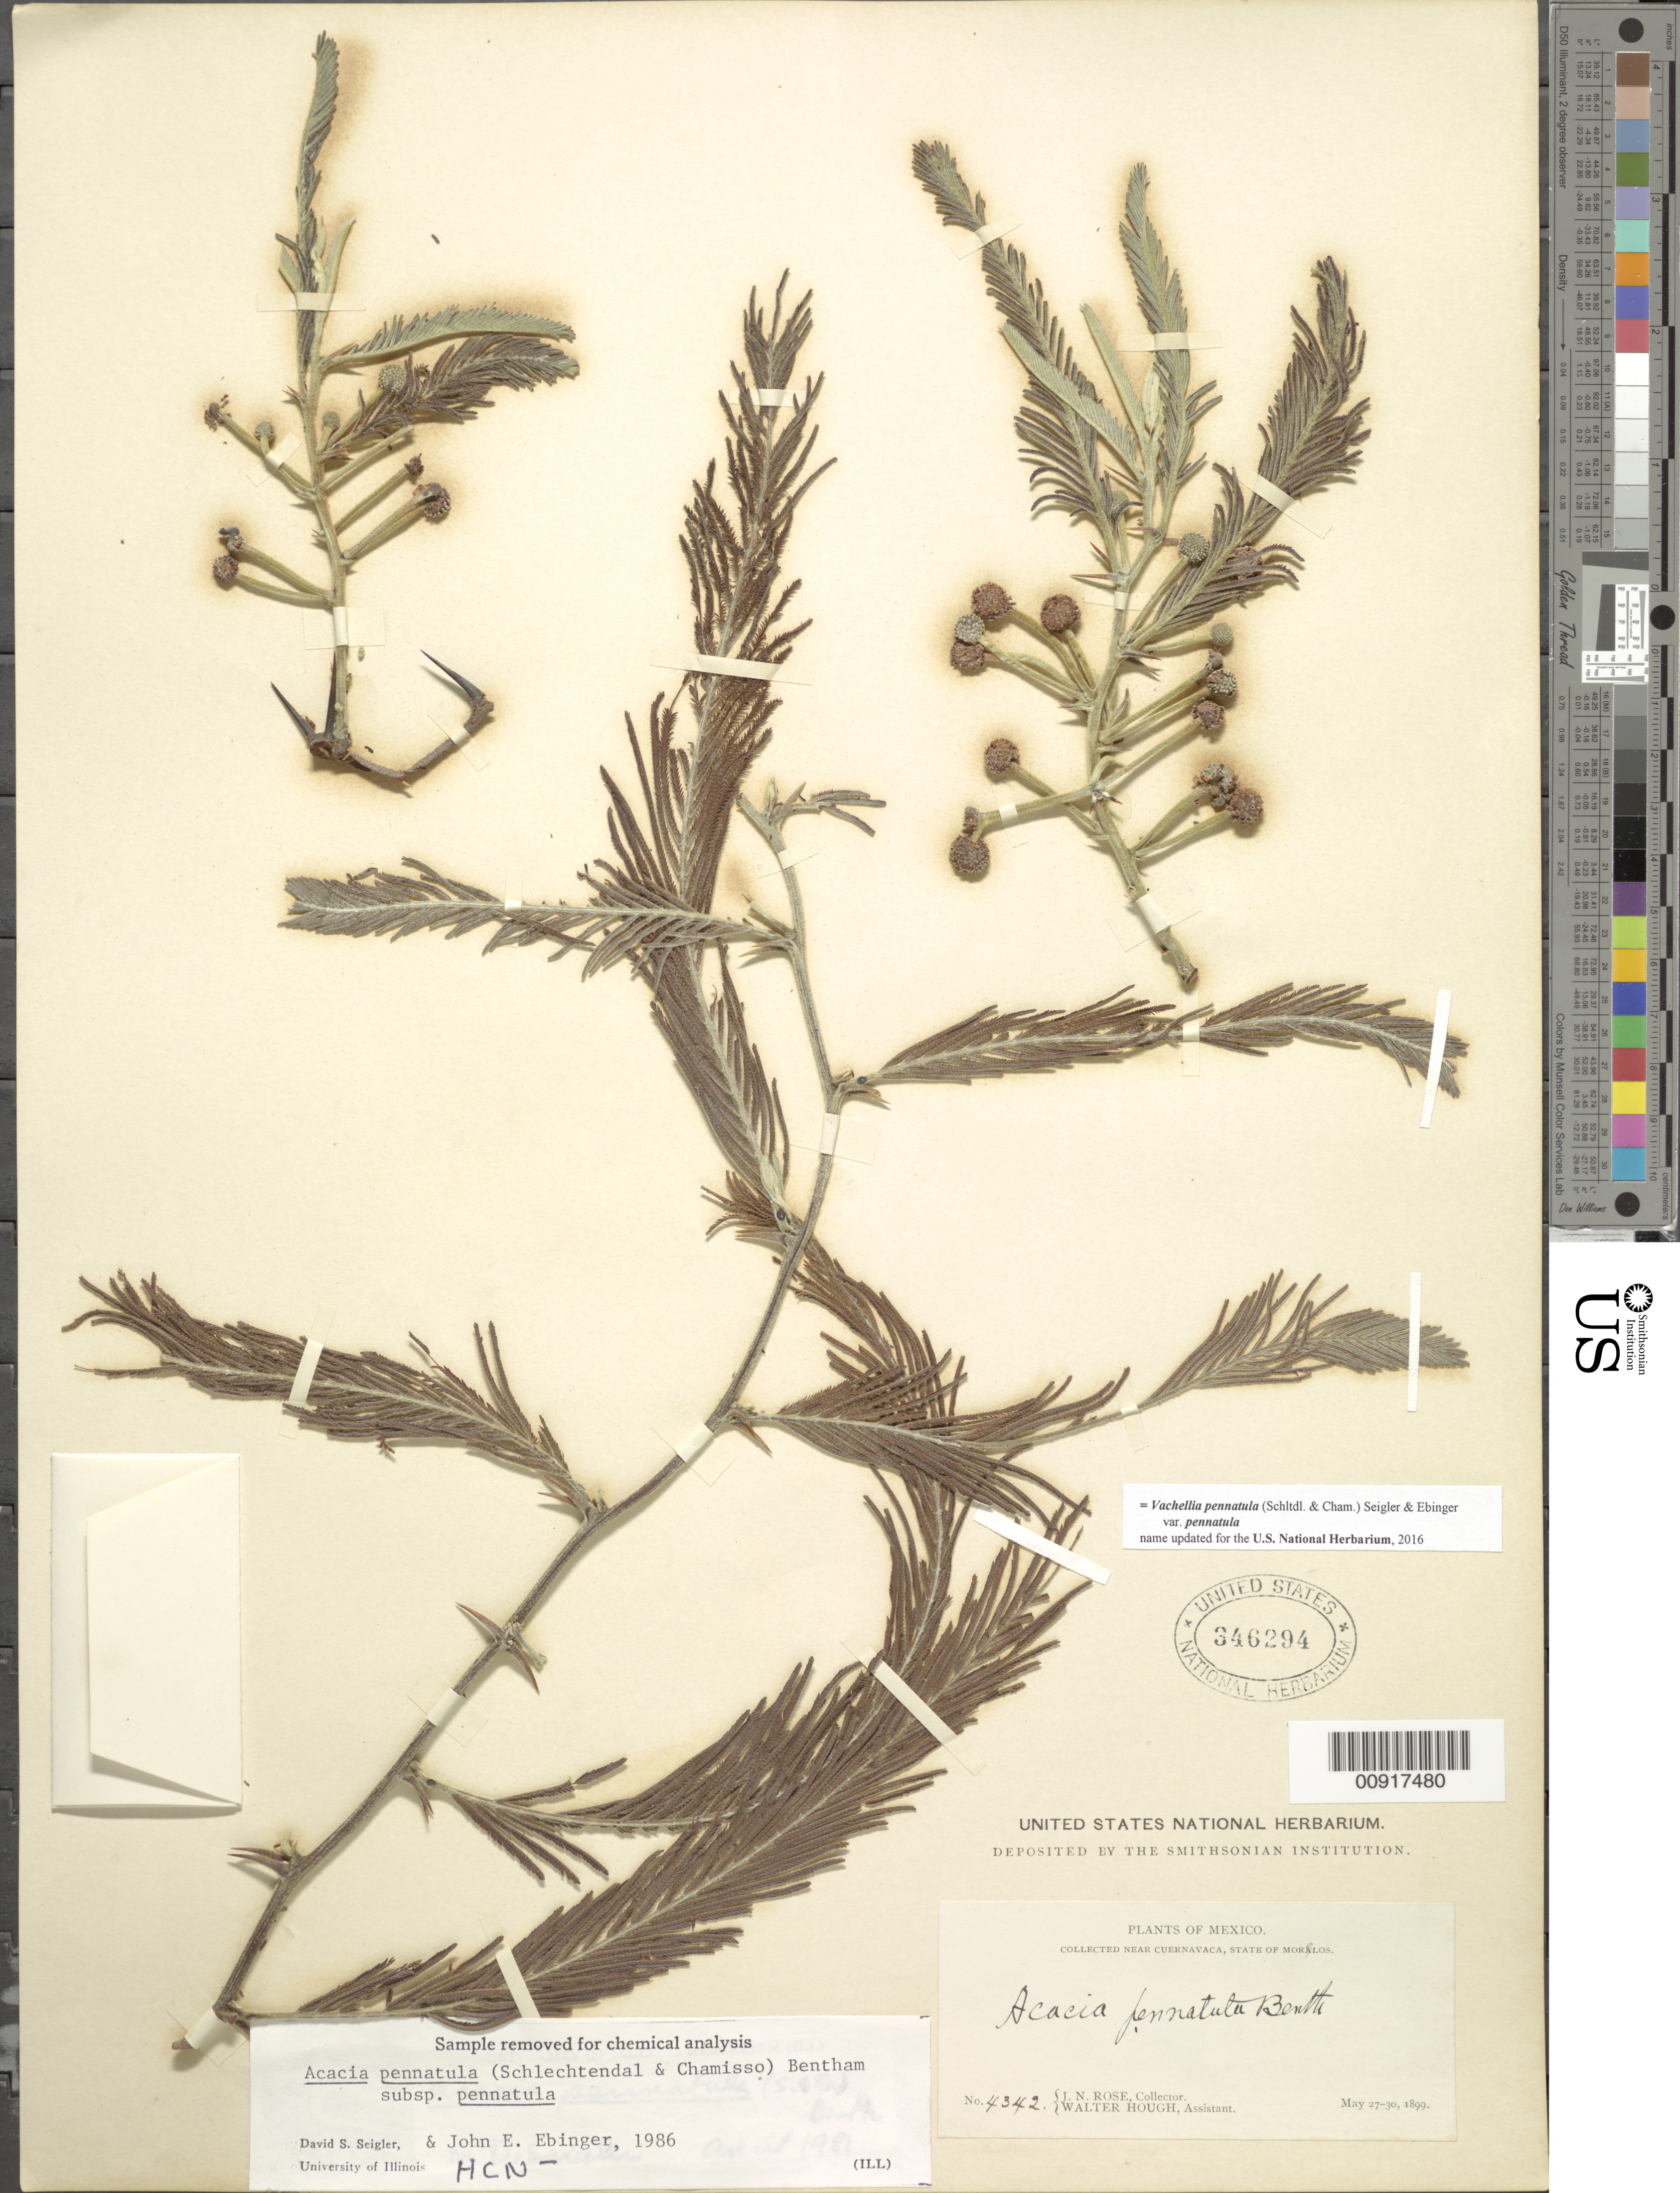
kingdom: Plantae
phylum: Tracheophyta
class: Magnoliopsida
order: Fabales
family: Fabaceae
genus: Vachellia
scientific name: Vachellia pennatula var. pennatula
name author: (Schltdl. & Cham.) Seigler & Ebinger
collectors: J. N. Rose & W. Hough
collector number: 4342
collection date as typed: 27 May 1899 to 30 May 1899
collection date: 1899-05-27/1899-05-30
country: Mexico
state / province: Morelos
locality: Near Cuernavaca , State of Morelos.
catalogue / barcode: US 346294